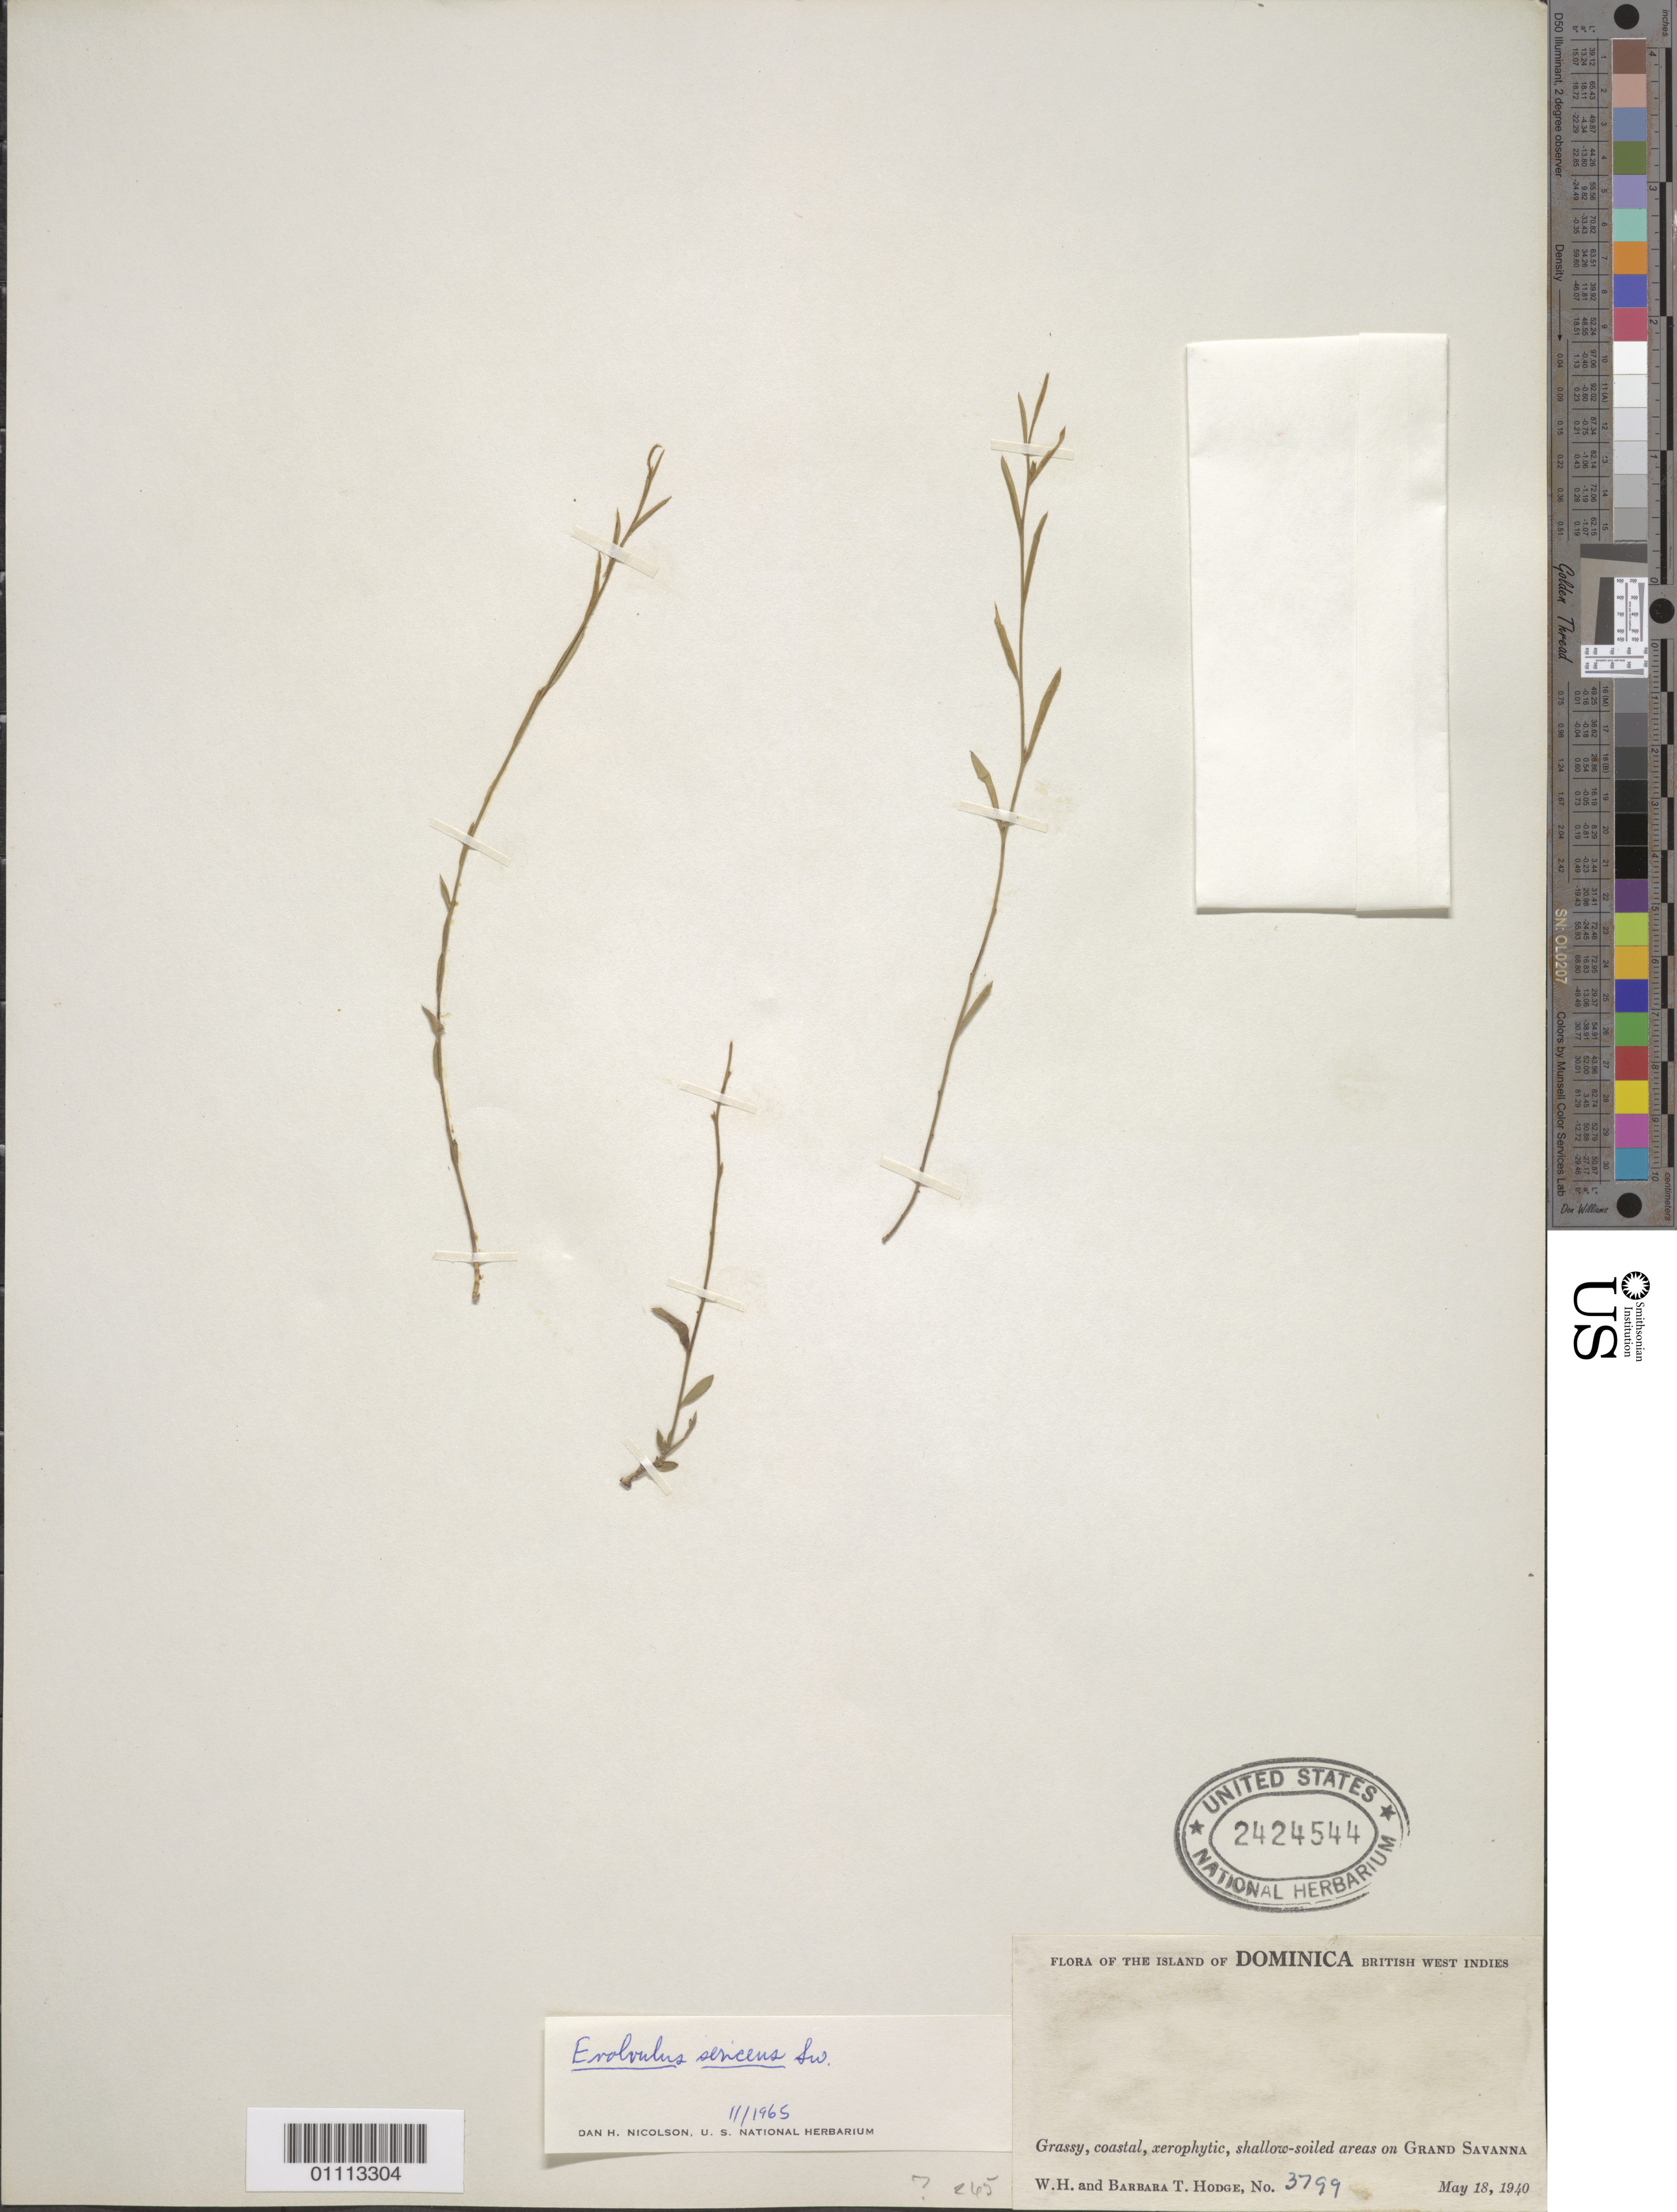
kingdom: Plantae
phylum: Tracheophyta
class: Magnoliopsida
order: Solanales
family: Convolvulaceae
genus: Evolvulus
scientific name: Evolvulus sericeus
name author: Sw.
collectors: W. Hodge & B. Hodge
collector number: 3799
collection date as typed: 18 May 1940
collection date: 1940-05-18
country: Dominica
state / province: St. Joseph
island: Dominica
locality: Grassy, coastal, xerophytic, shallow-soiled areas on Grand Savanna.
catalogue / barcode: US 2424544